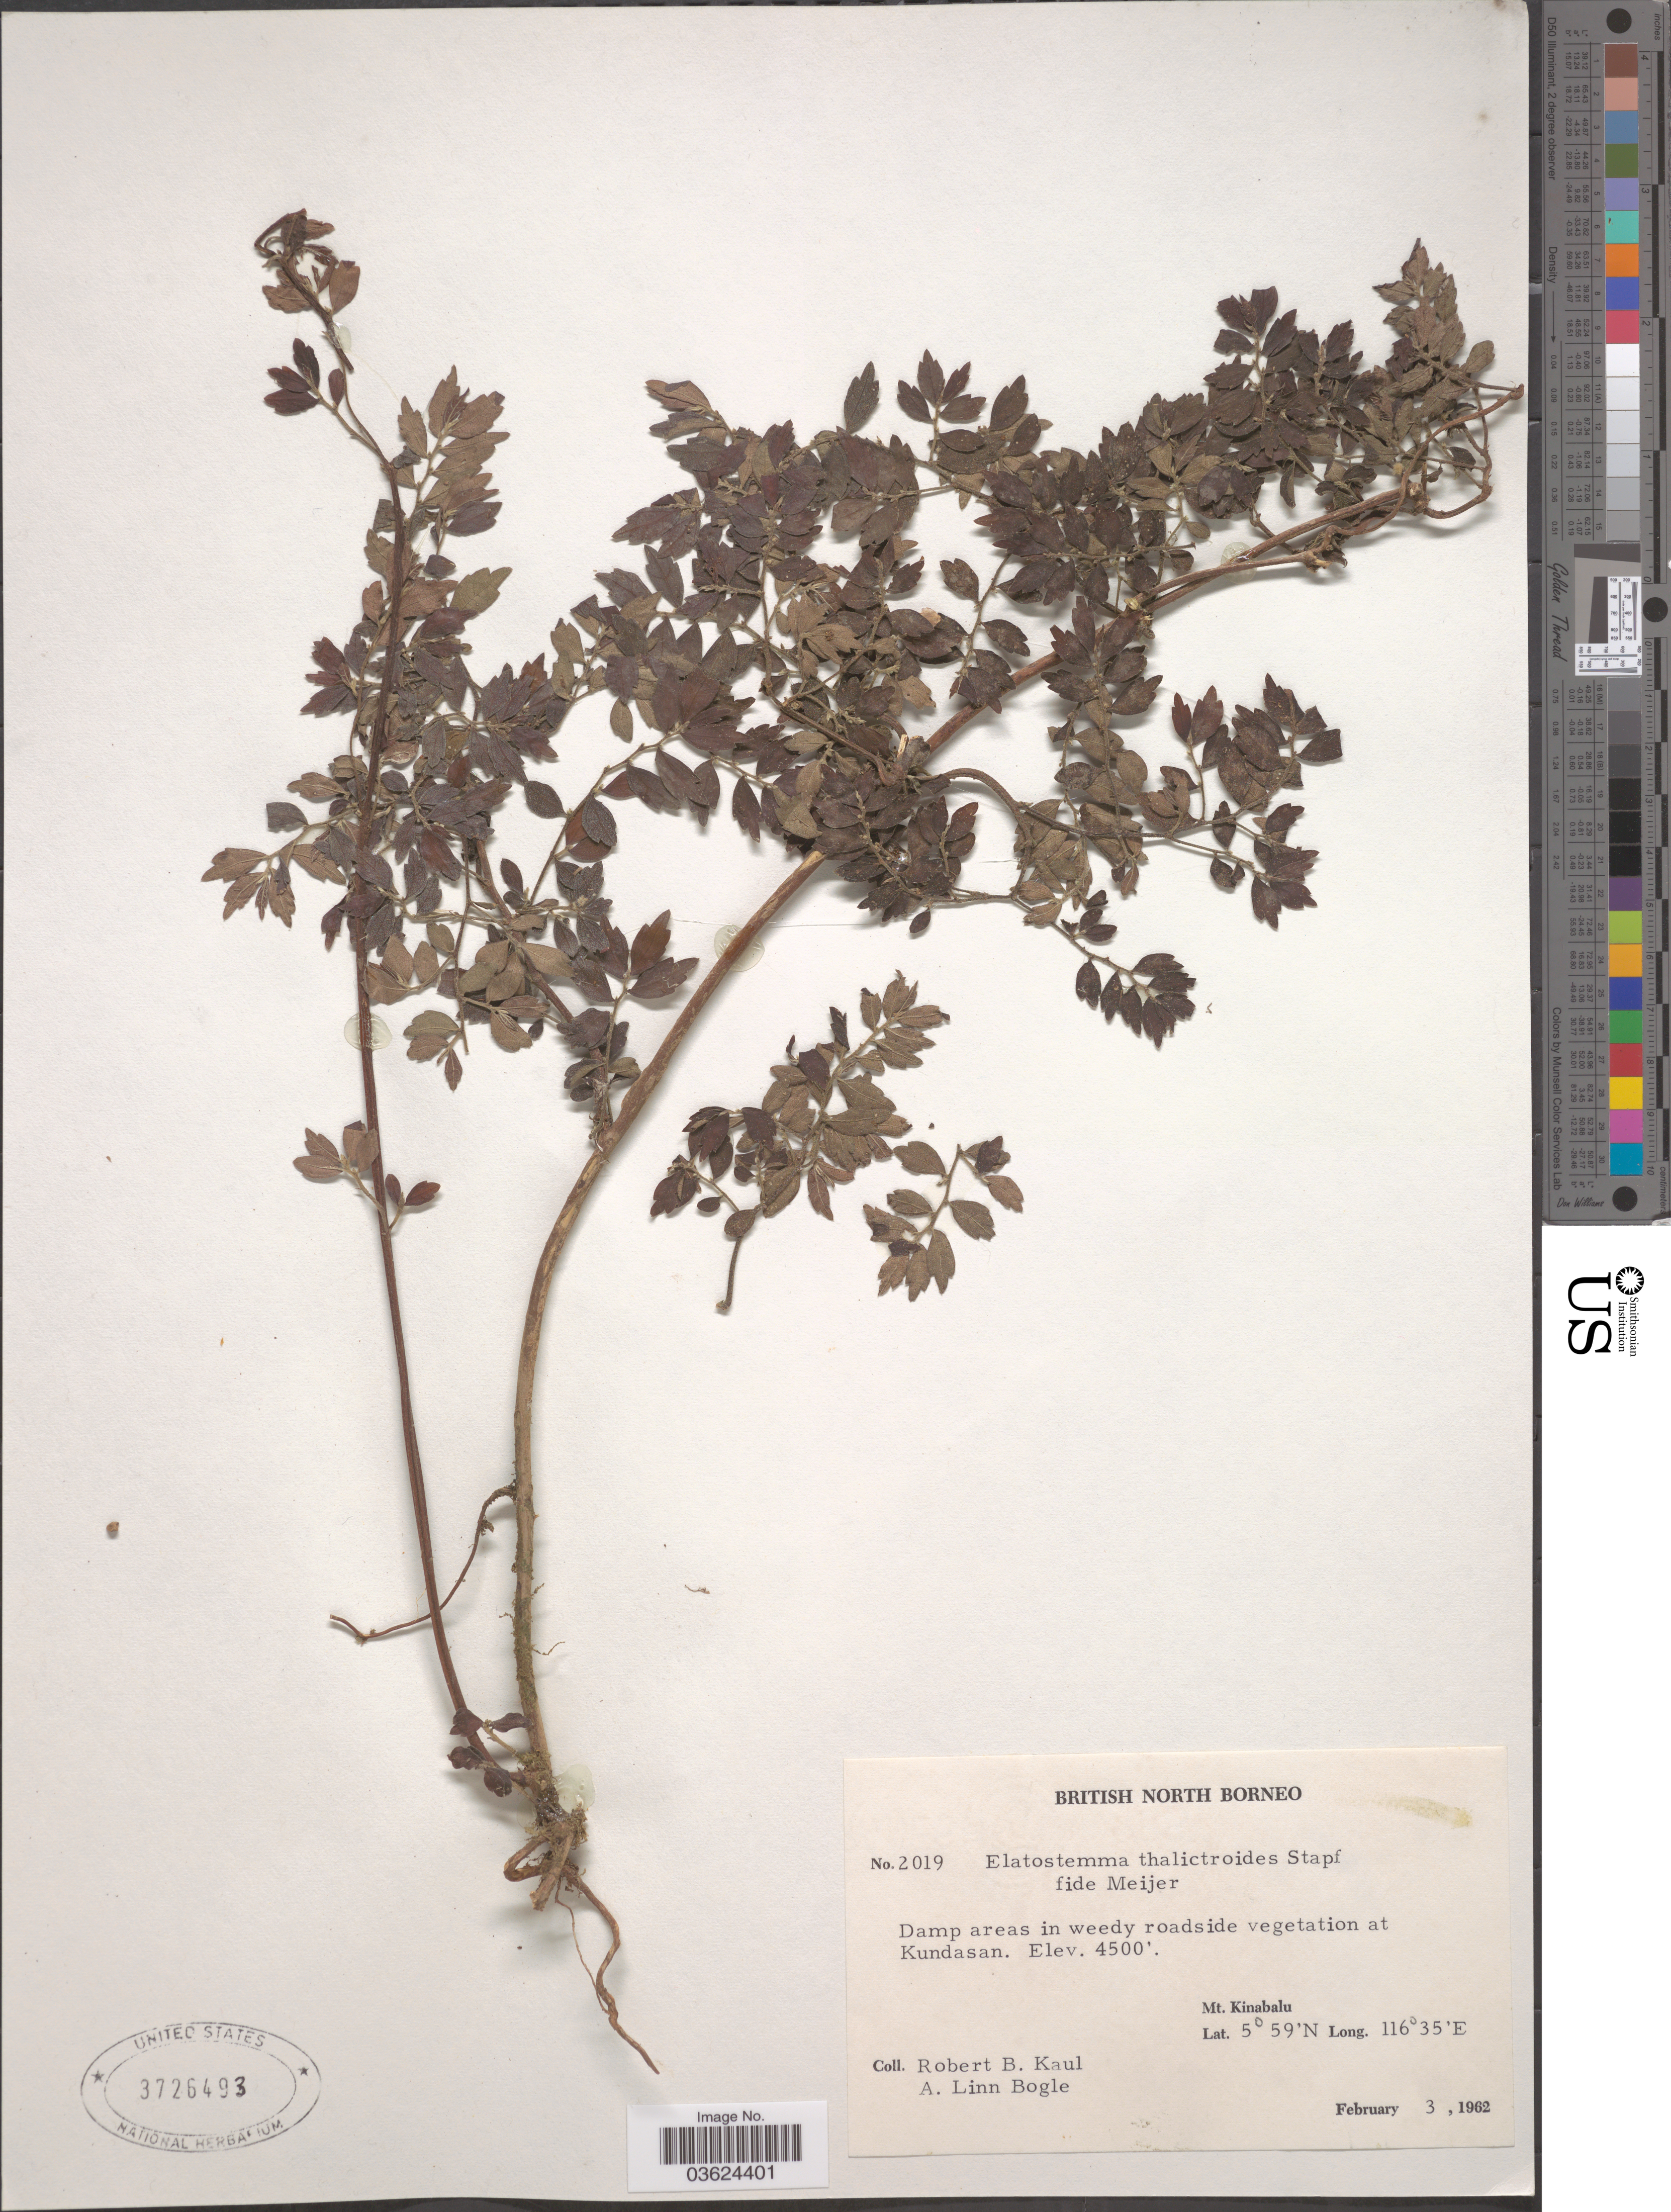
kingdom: Plantae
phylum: Tracheophyta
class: Magnoliopsida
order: Rosales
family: Urticaceae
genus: Elatostema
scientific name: Elatostema thalictroides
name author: Stapf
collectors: R. Kaul & Bogle, A.L.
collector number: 2019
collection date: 1962-02-03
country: Malaysia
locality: British North Borneo. Damp areas in weedy roadside vegetation at Kundasan. Mt. Kinabalu.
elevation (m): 1372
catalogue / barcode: US 3726493